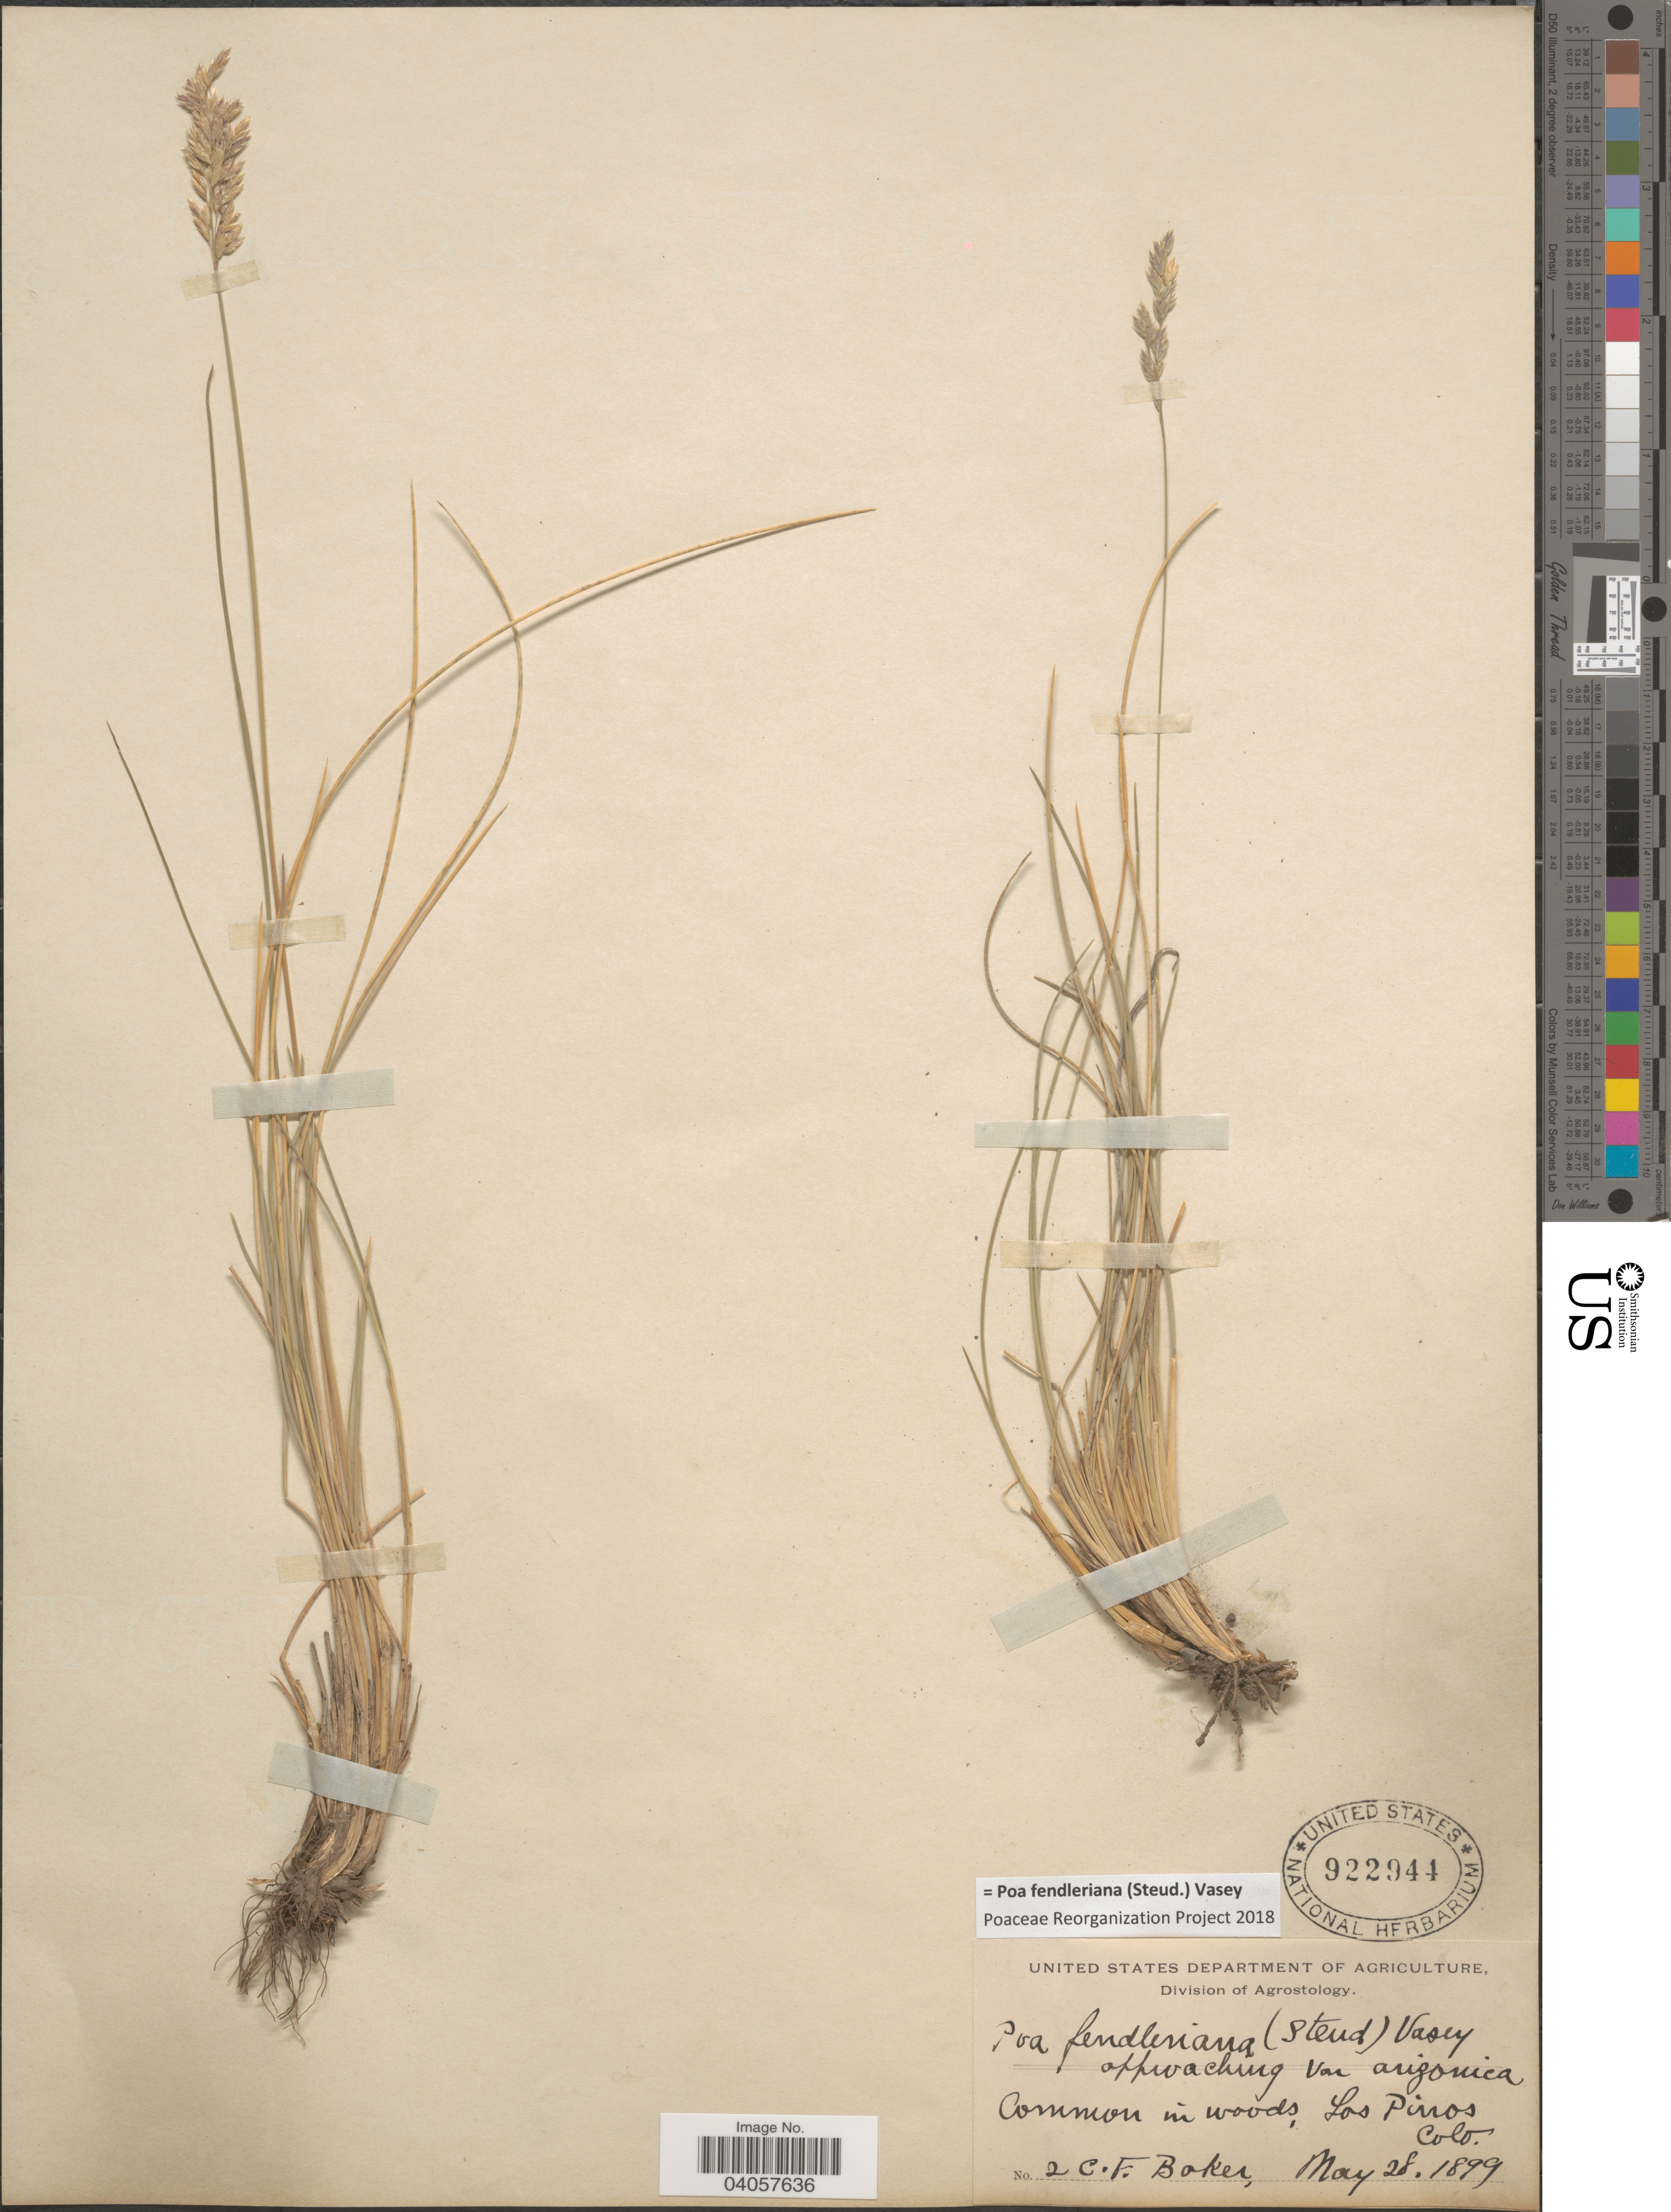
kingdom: Plantae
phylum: Tracheophyta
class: Liliopsida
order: Poales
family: Poaceae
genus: Poa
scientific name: Poa fendleriana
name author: (Steud.) Vasey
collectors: C. F. Baker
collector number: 2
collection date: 1899-05-28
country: United States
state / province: Colorado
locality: Los Pinos.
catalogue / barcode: US 922944